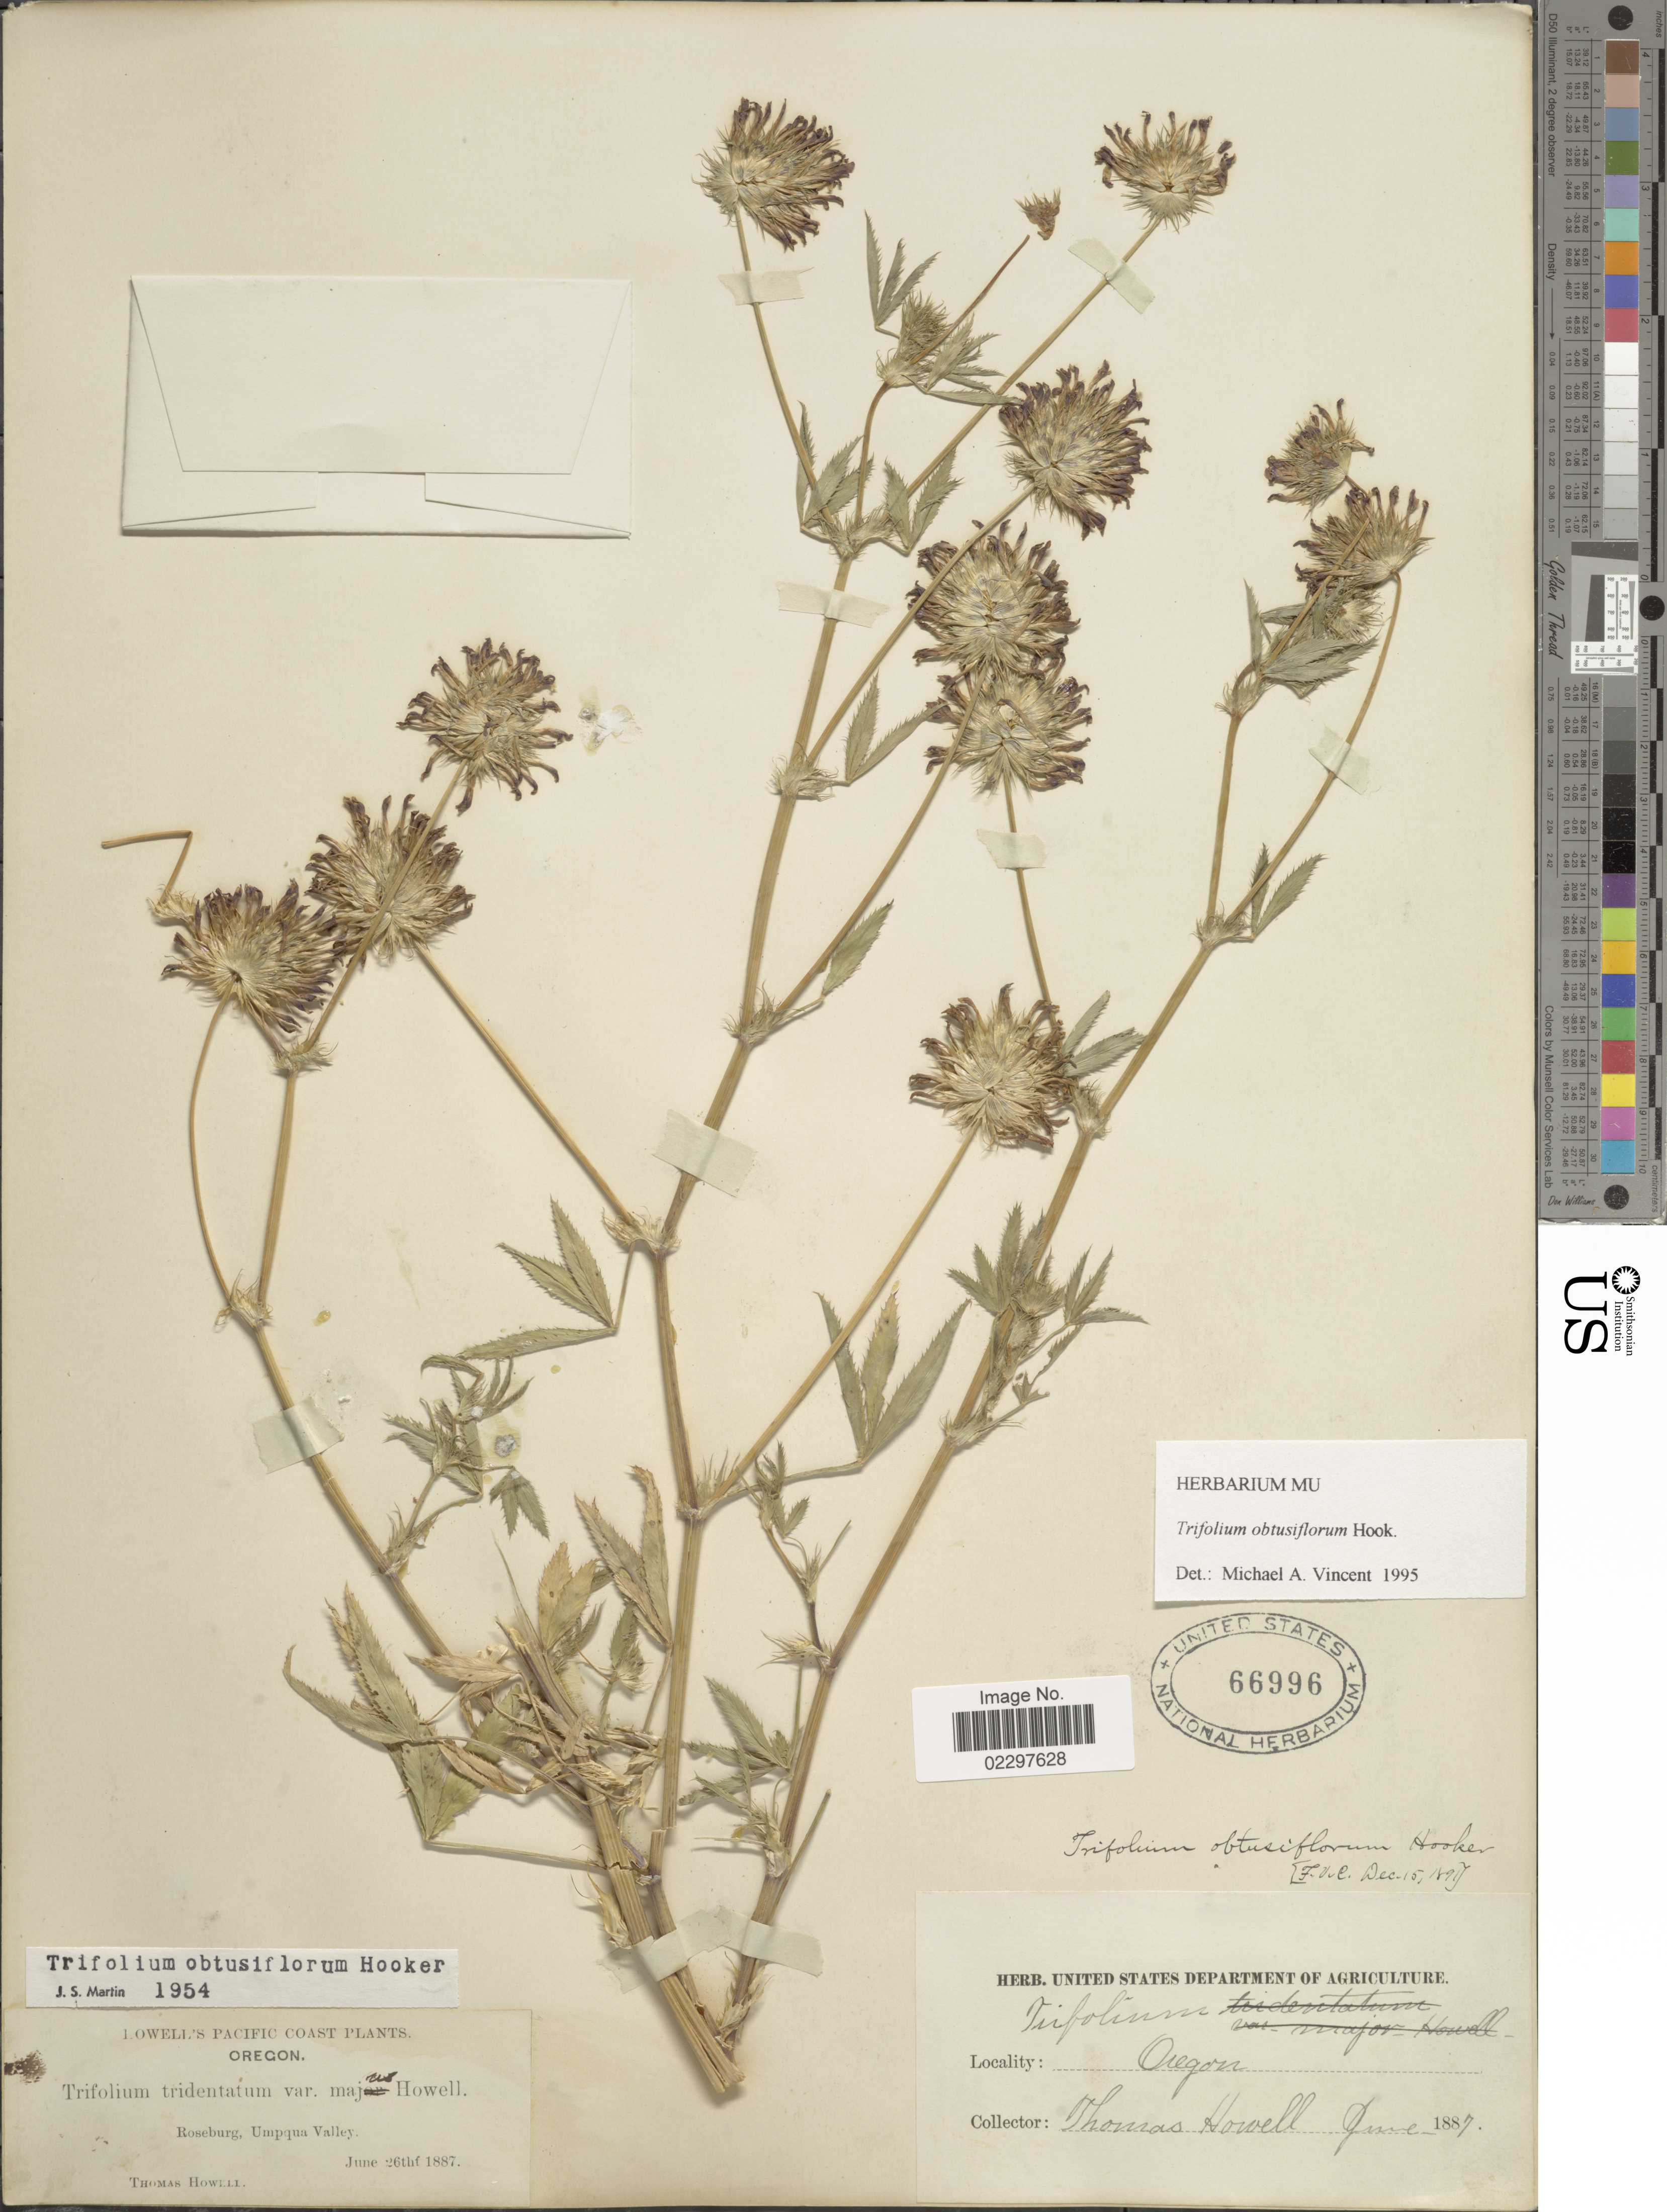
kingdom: Plantae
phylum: Tracheophyta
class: Magnoliopsida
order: Fabales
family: Fabaceae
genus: Trifolium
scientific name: Trifolium obtusiflorum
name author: Hook.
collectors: T. Howell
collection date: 1887-06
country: United States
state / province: Oregon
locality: Pacific Coast, Roseburg, Umpqua Valley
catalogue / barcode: US 66996